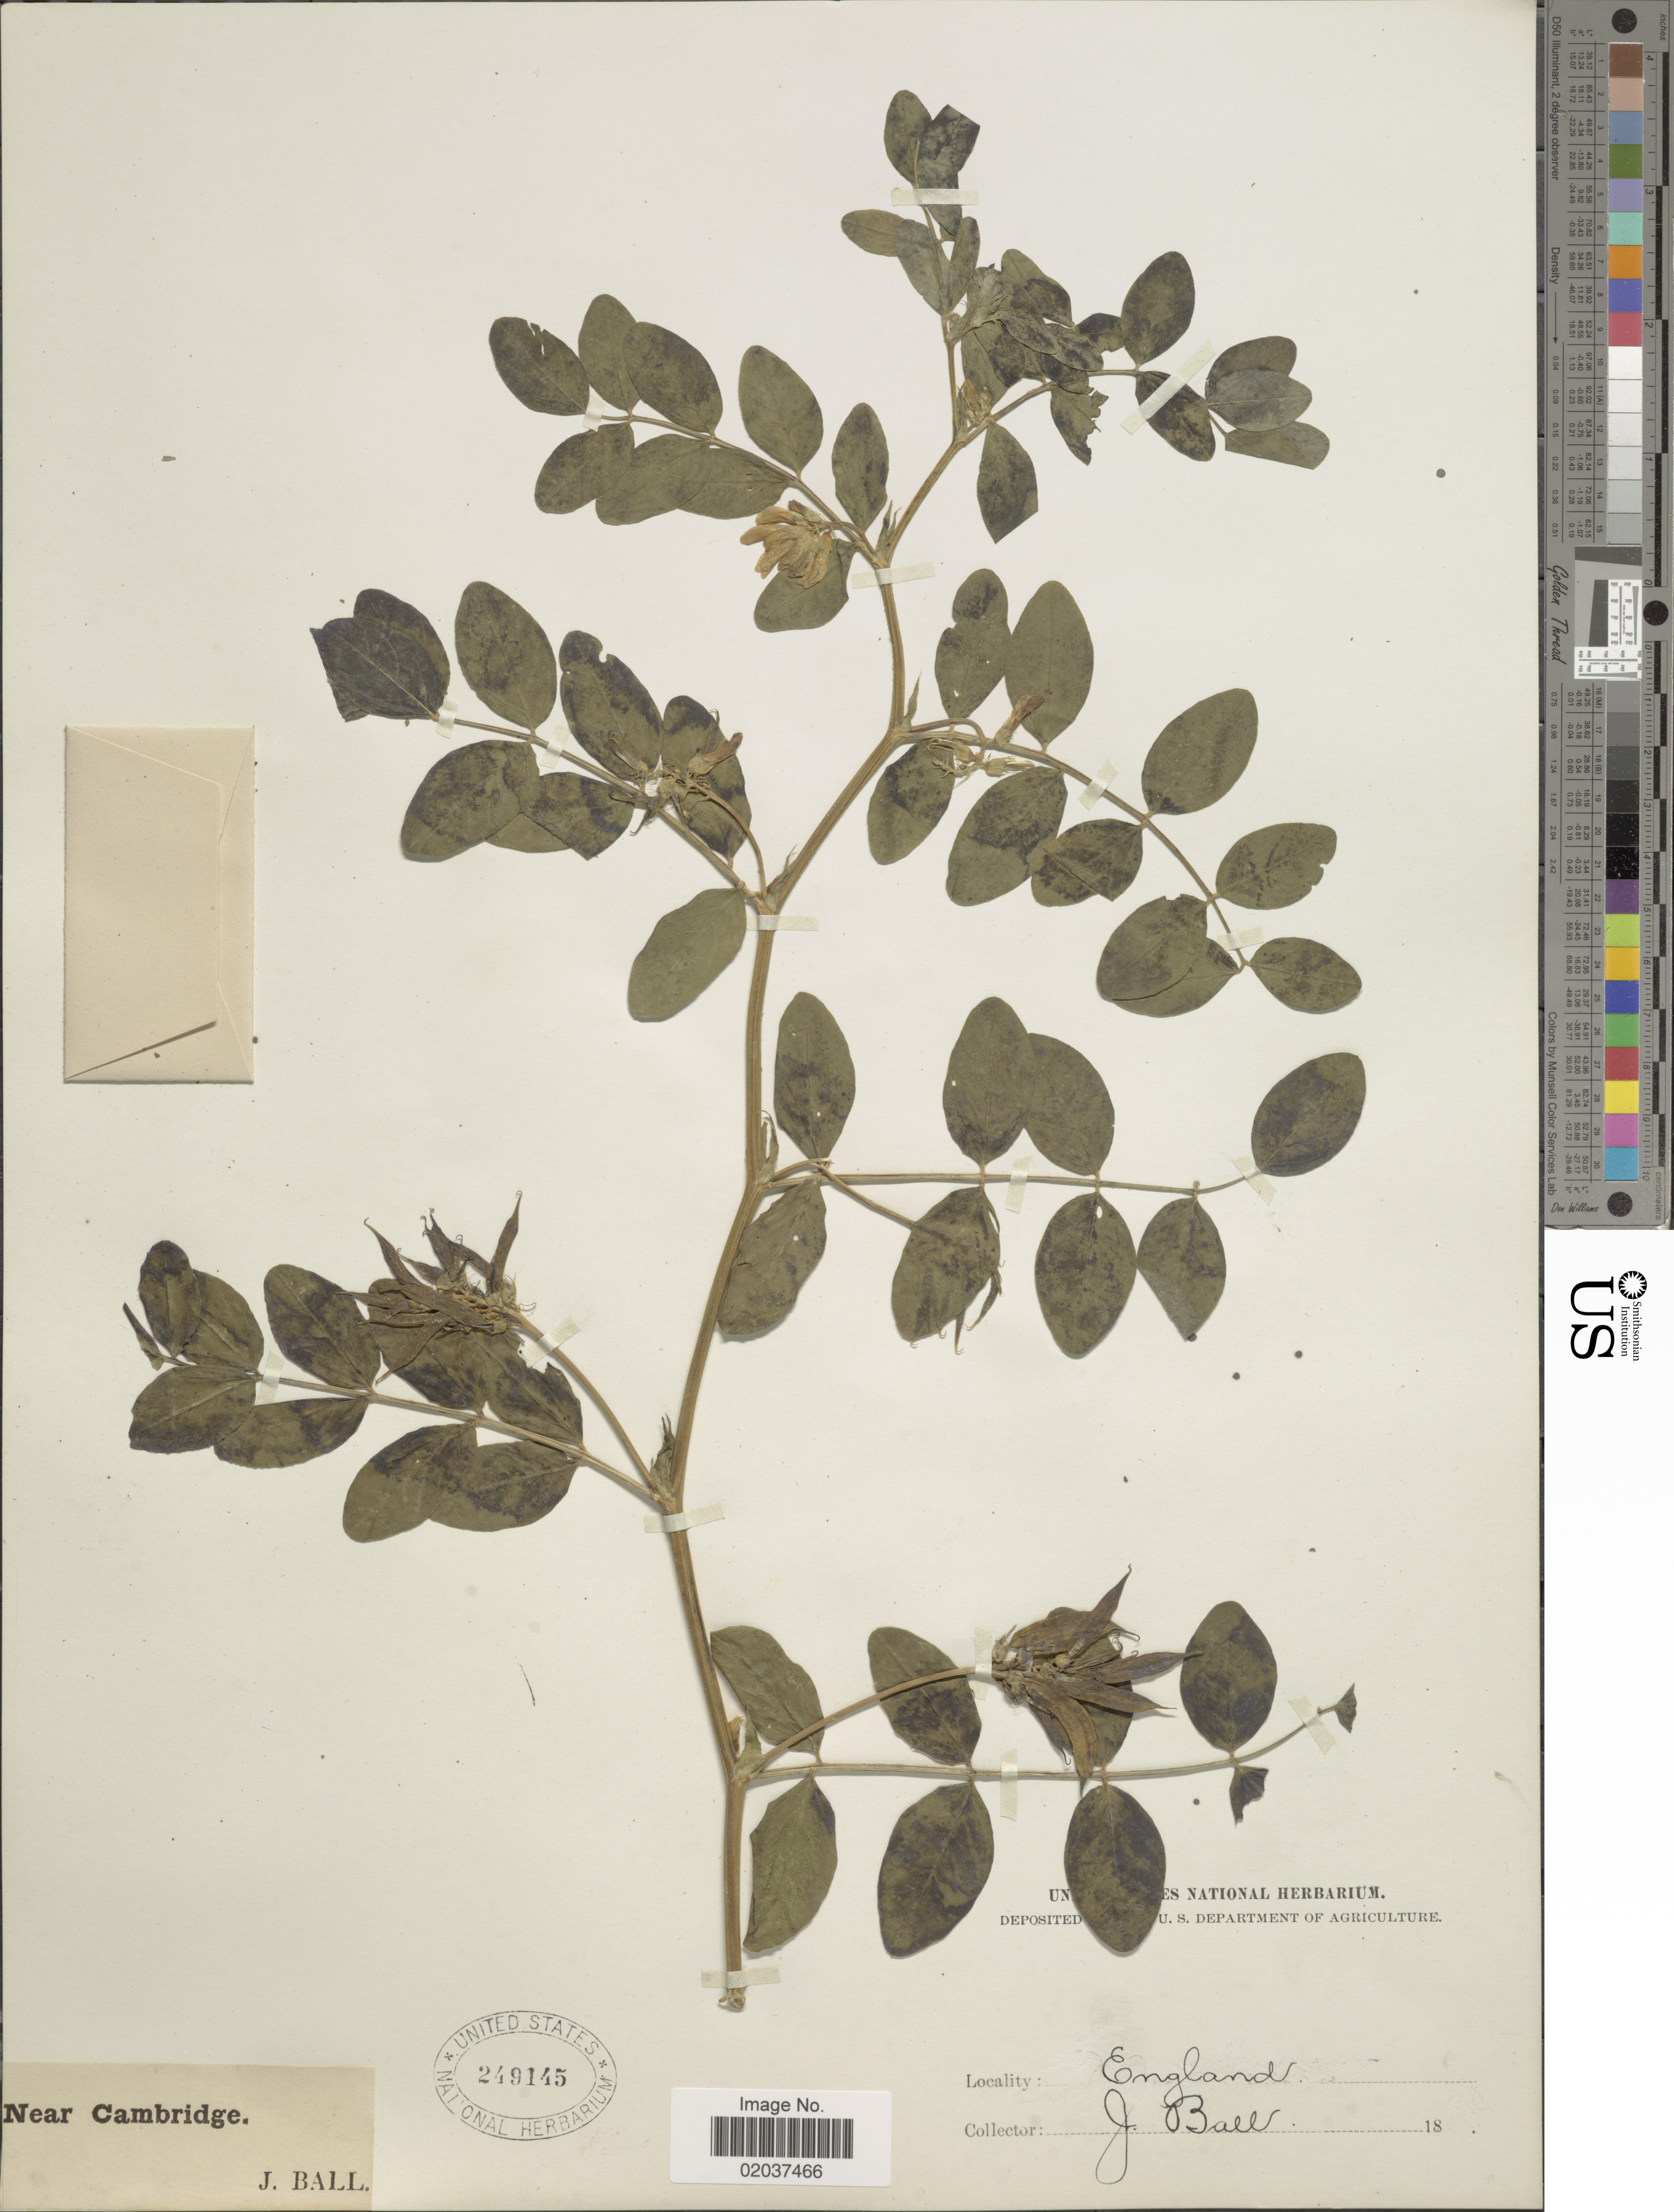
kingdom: Plantae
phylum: Tracheophyta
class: Magnoliopsida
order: Fabales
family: Fabaceae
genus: Astragalus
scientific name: Astragalus sp.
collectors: J. Ball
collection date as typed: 18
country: United Kingdom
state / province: England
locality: Near cambridge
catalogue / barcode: US 249145